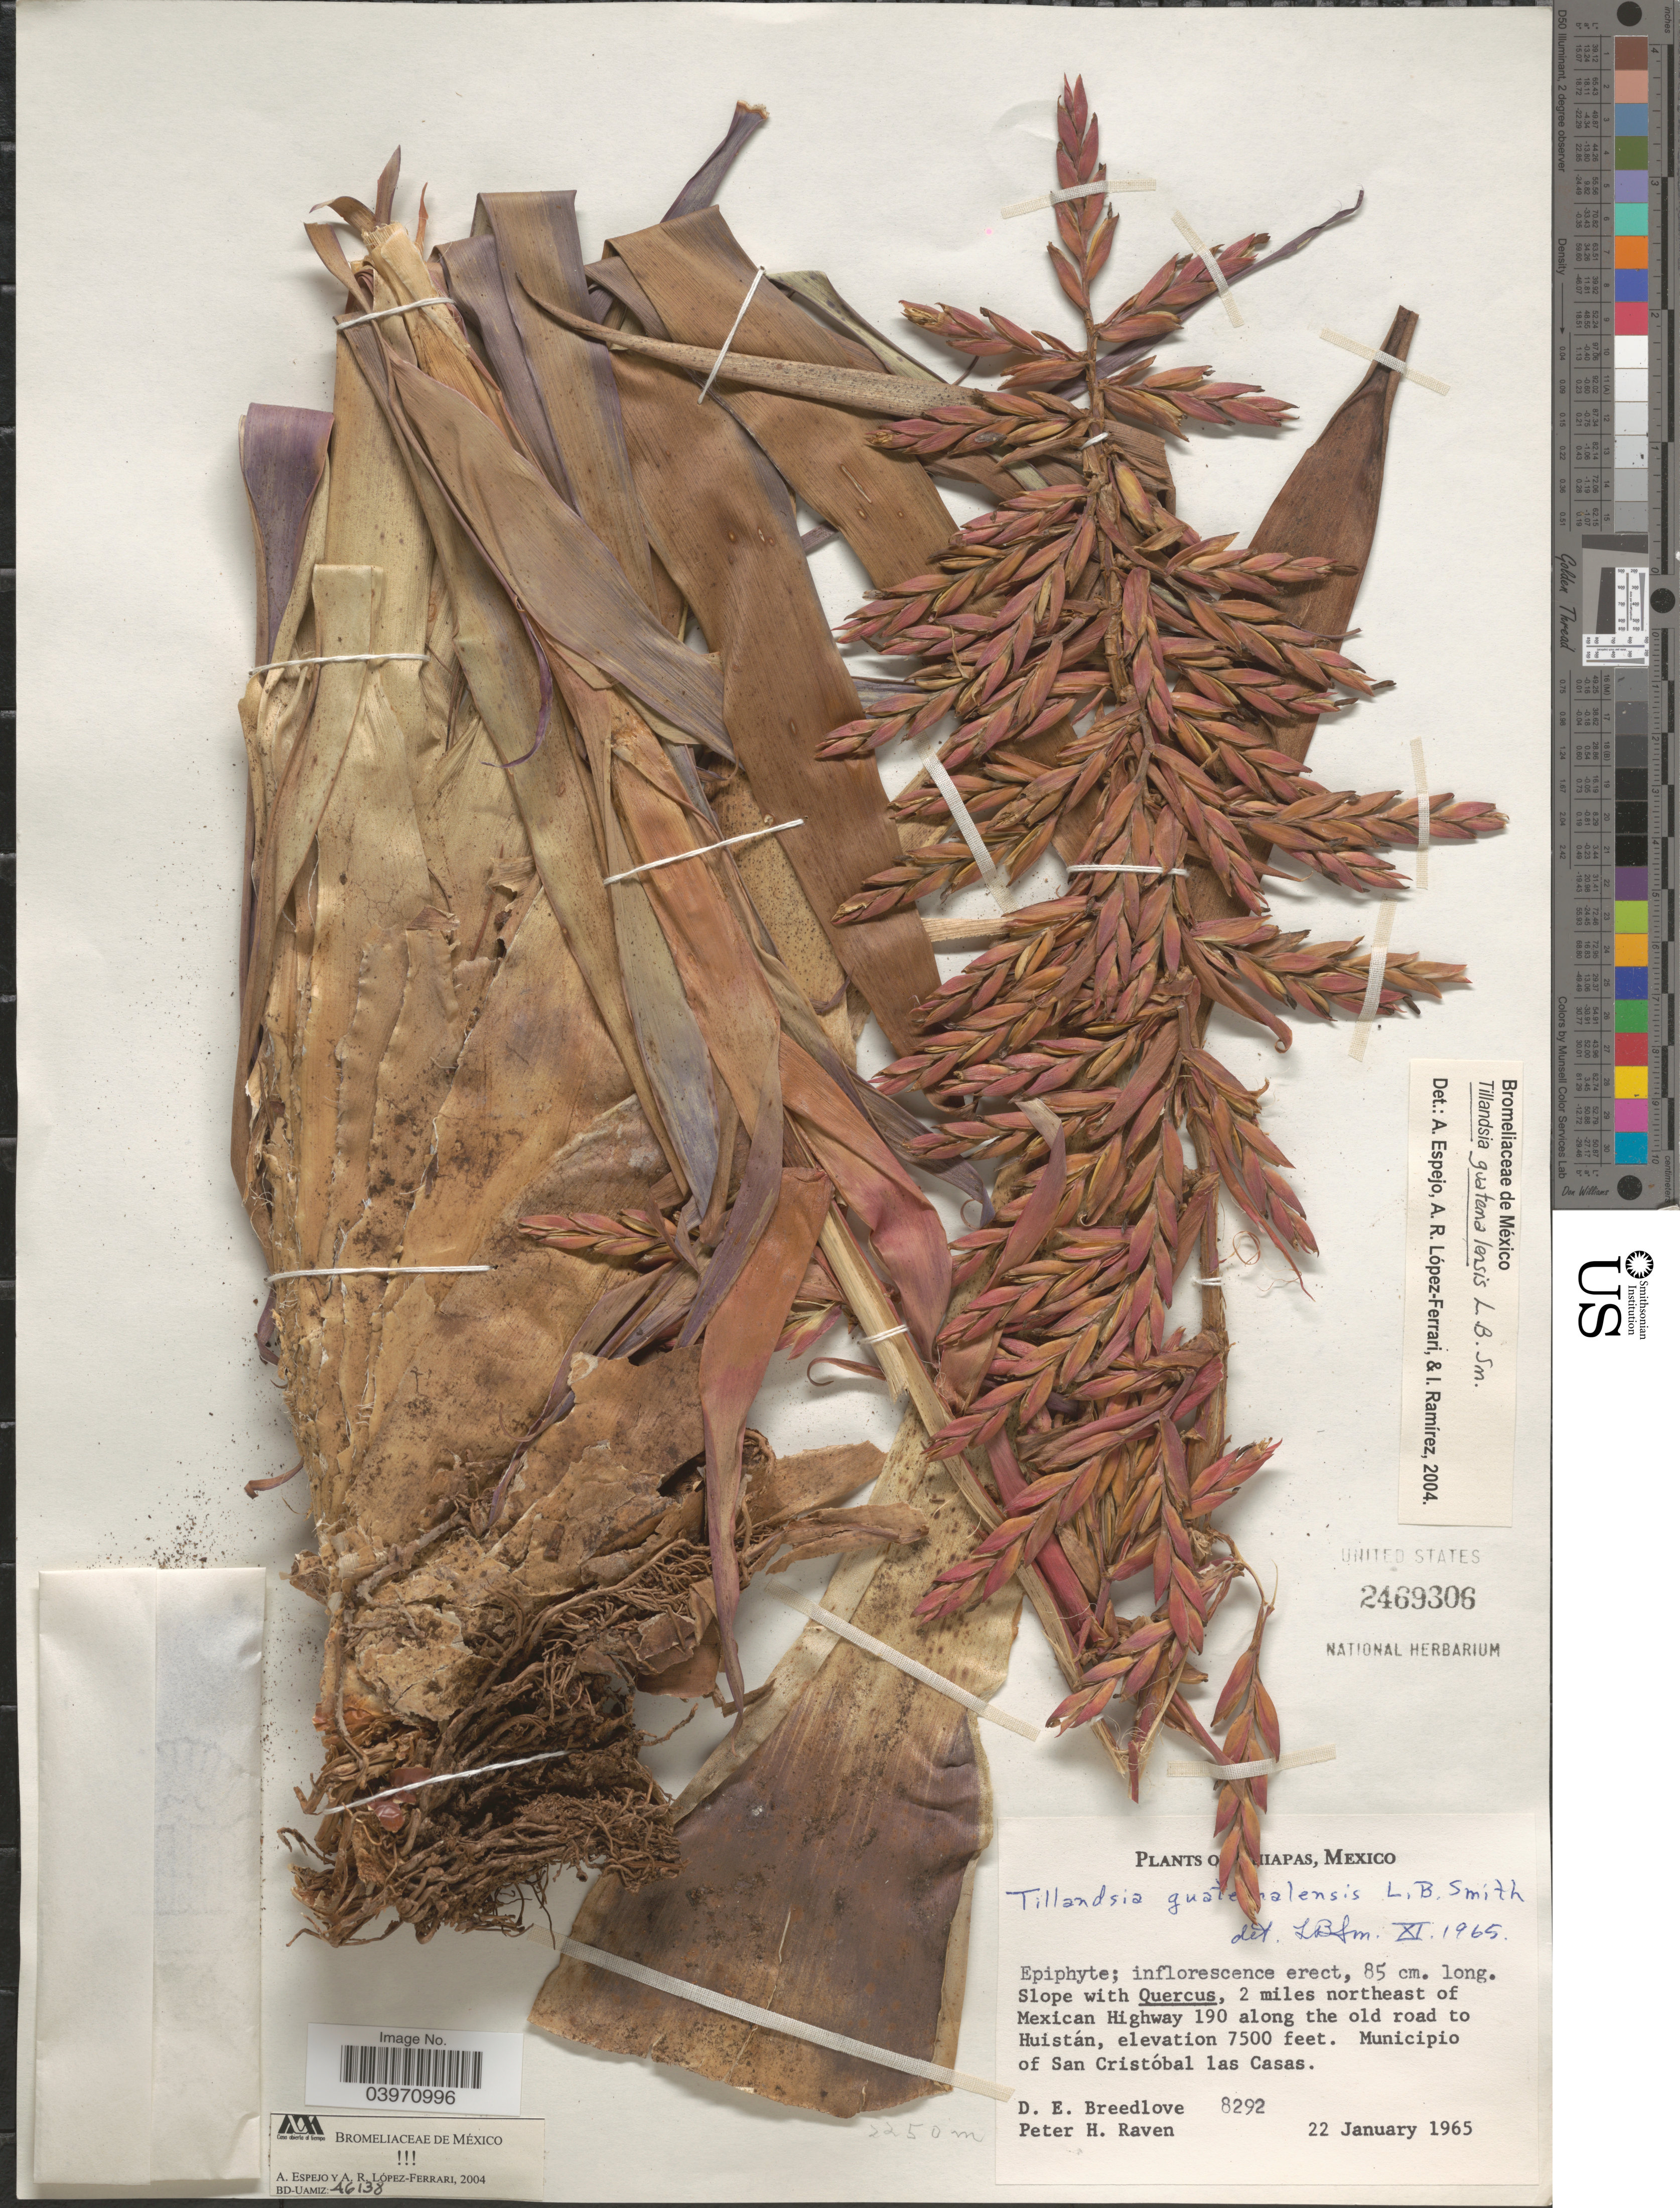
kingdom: Plantae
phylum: Tracheophyta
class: Liliopsida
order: Poales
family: Bromeliaceae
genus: Tillandsia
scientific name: Tillandsia guatemalensis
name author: L.B. Sm.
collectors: D. E. Breedlove & P. Raven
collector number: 8292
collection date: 1965-01-22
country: Mexico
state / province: Chiapas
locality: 2 miles northeast of Mexican Highway 190 along the old road to Huistán. Municipio of San Cristóbal las Casas.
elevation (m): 2286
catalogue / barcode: US 2469306